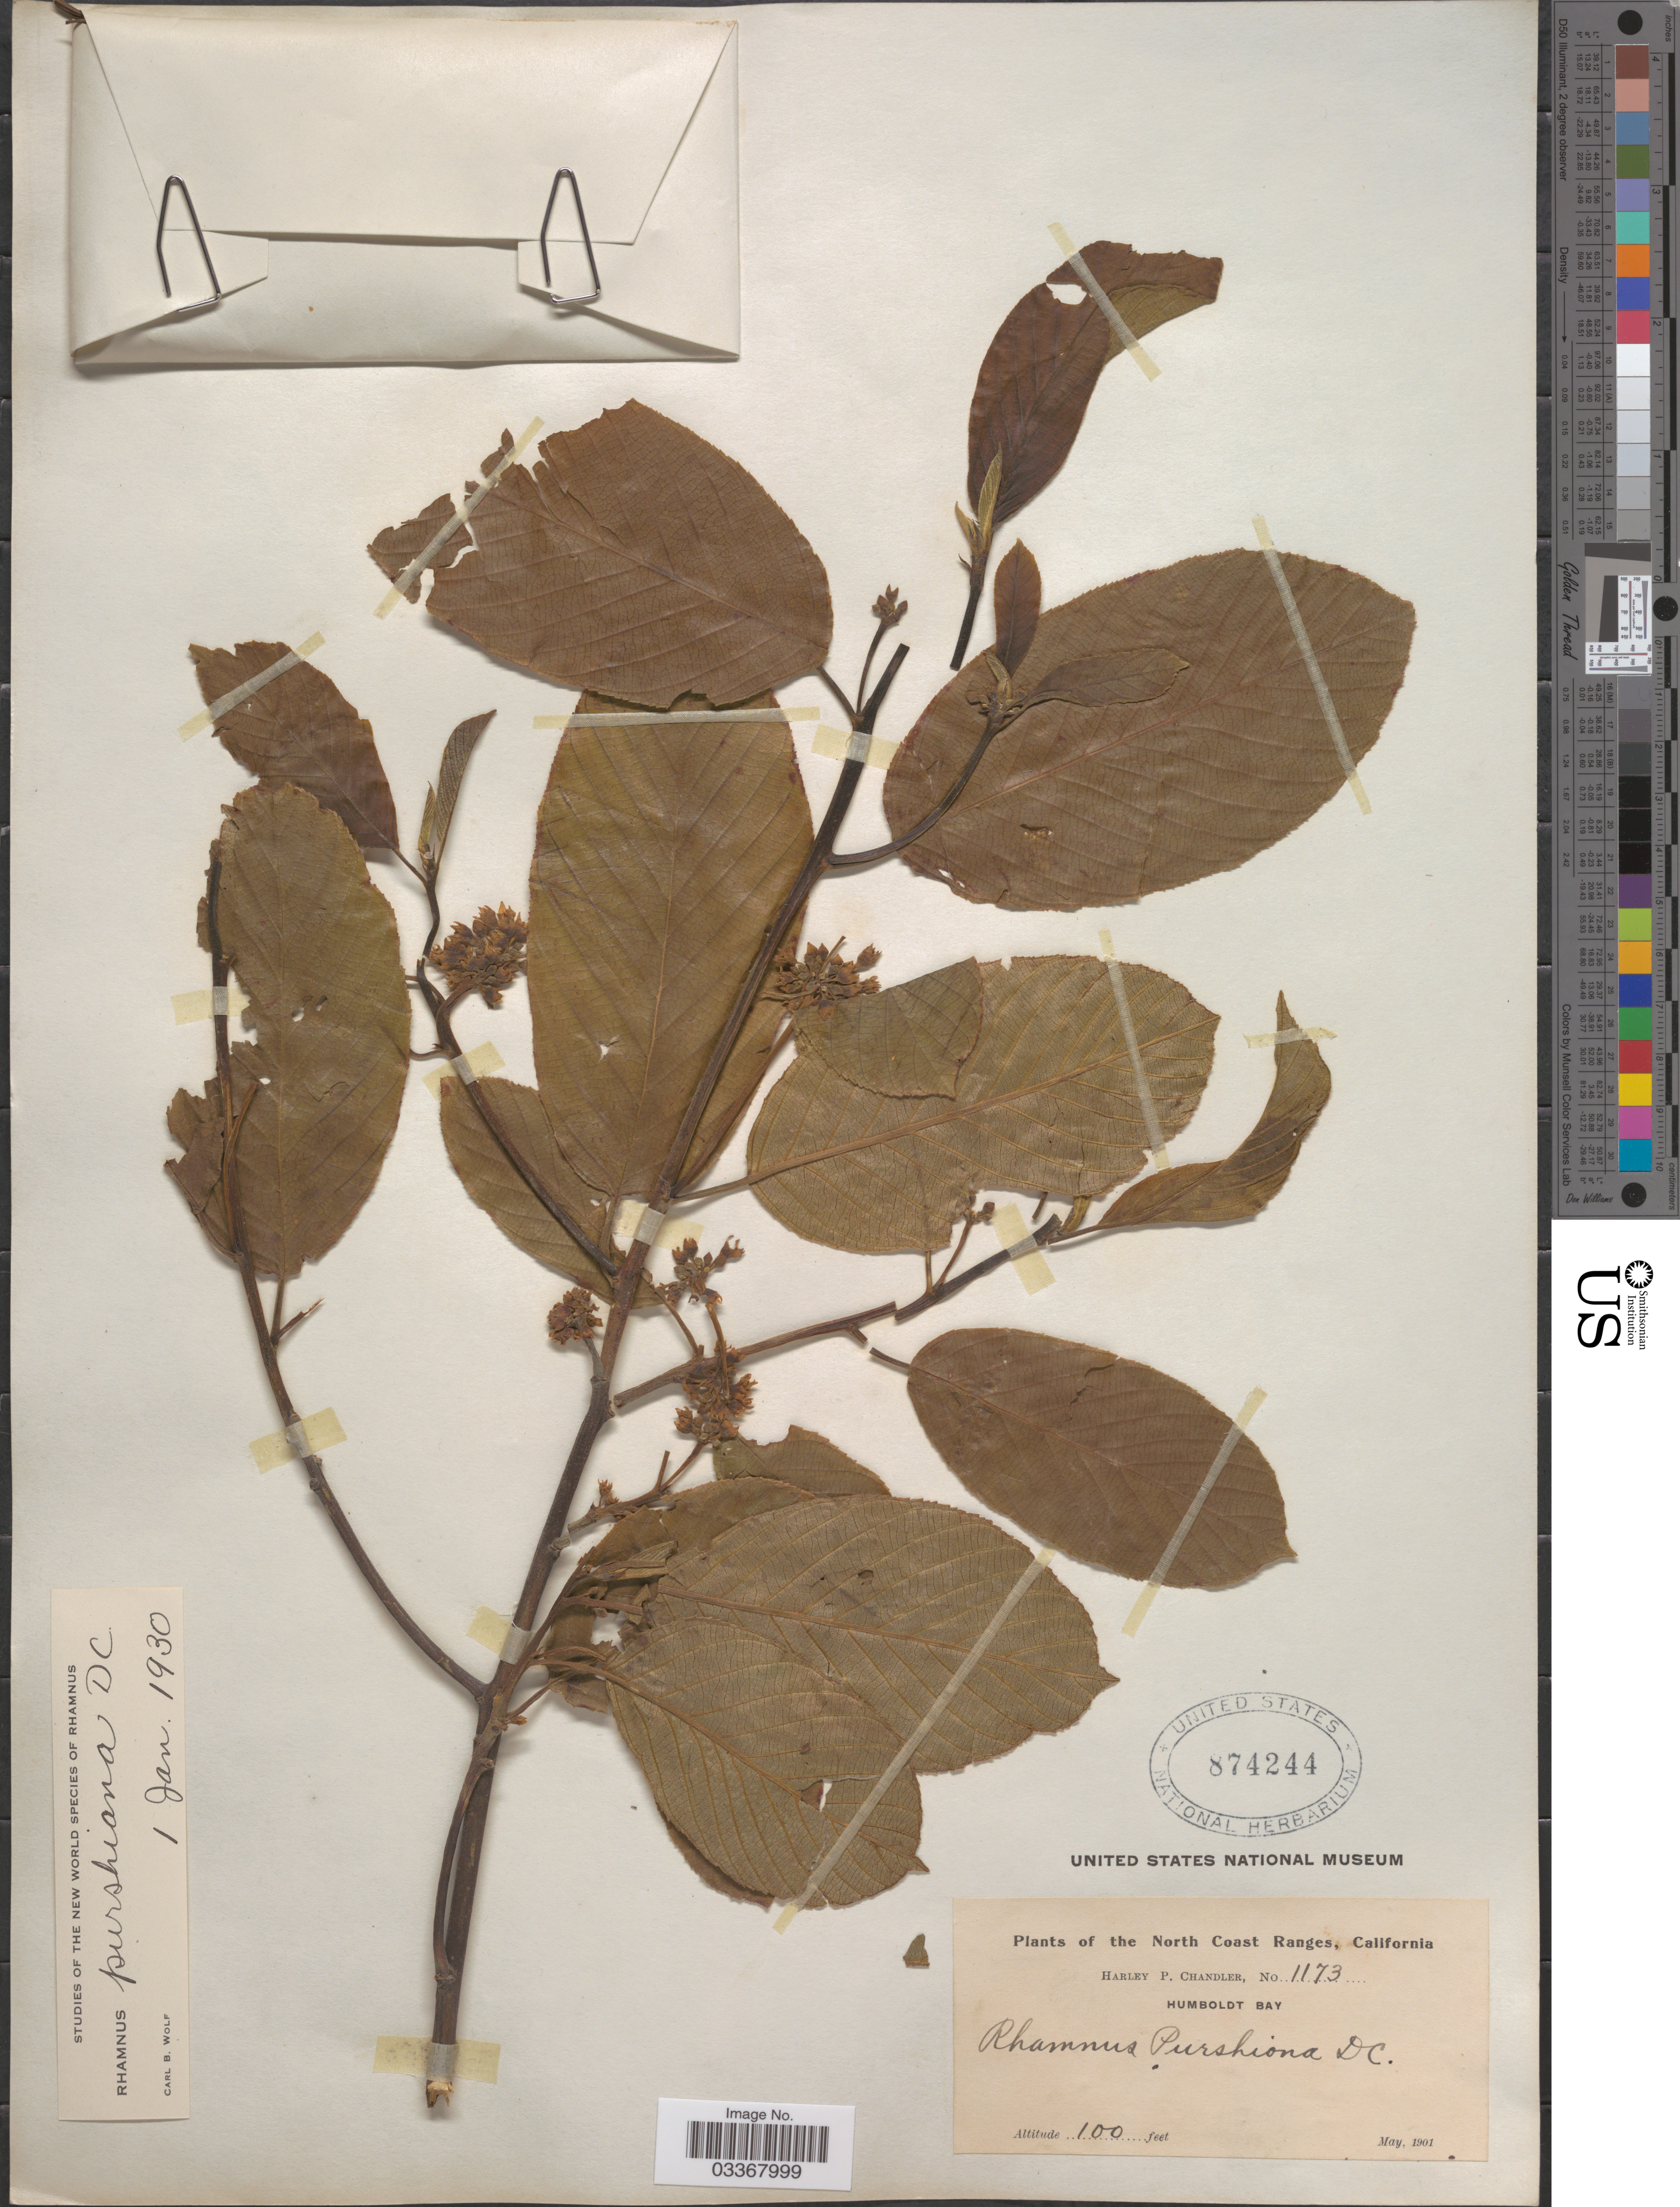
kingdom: Plantae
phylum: Tracheophyta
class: Magnoliopsida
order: Rosales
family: Rhamnaceae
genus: Frangula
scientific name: Frangula purshiana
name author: (DC.) A. Gray ex J.G. Cooper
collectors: H. Chandler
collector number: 1173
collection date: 1901-05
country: United States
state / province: California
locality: The North Coast Ranges, Humboldt Bay.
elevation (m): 30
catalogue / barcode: US 874244